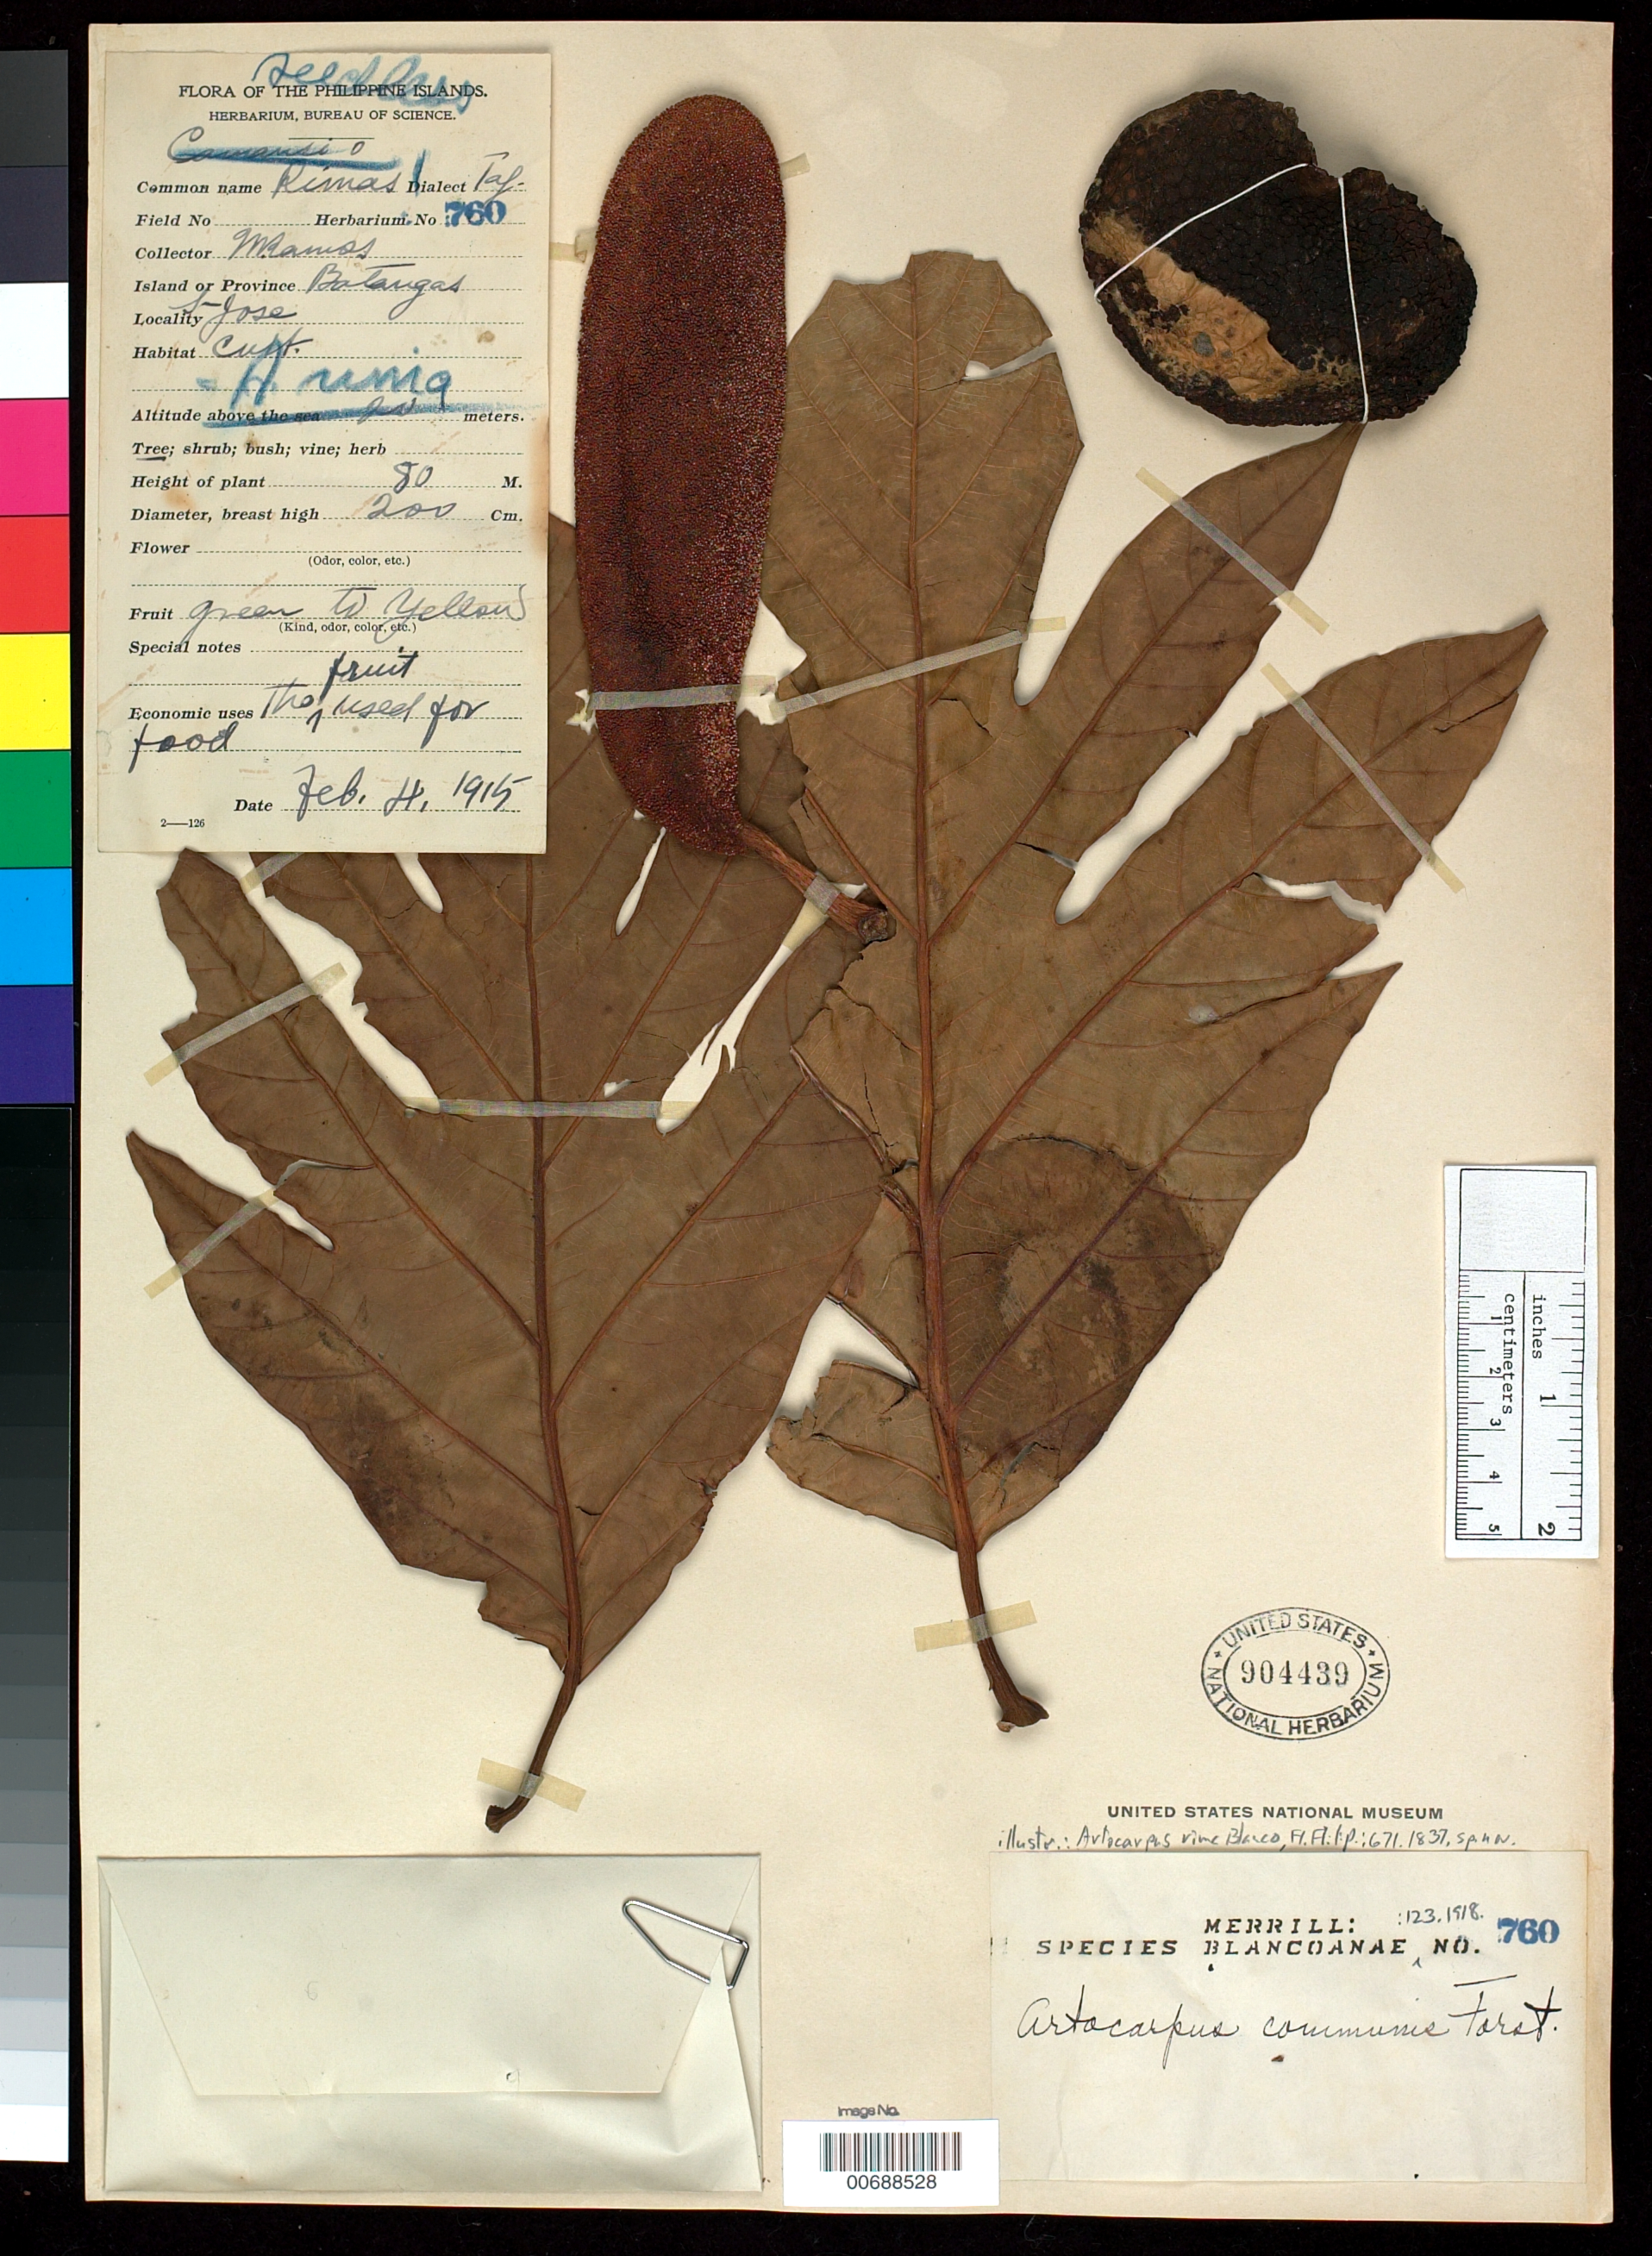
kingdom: Plantae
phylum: Tracheophyta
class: Magnoliopsida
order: Rosales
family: Moraceae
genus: Artocarpus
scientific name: Artocarpus altilis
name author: (Parkinson) Fosberg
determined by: Nicolson, Dan H.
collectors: M. Ramos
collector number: Sp. Blancoan. 0760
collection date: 1915-02-04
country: Philippines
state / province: Calabarzon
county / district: Batangas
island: Luzon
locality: San José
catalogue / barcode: US 904439